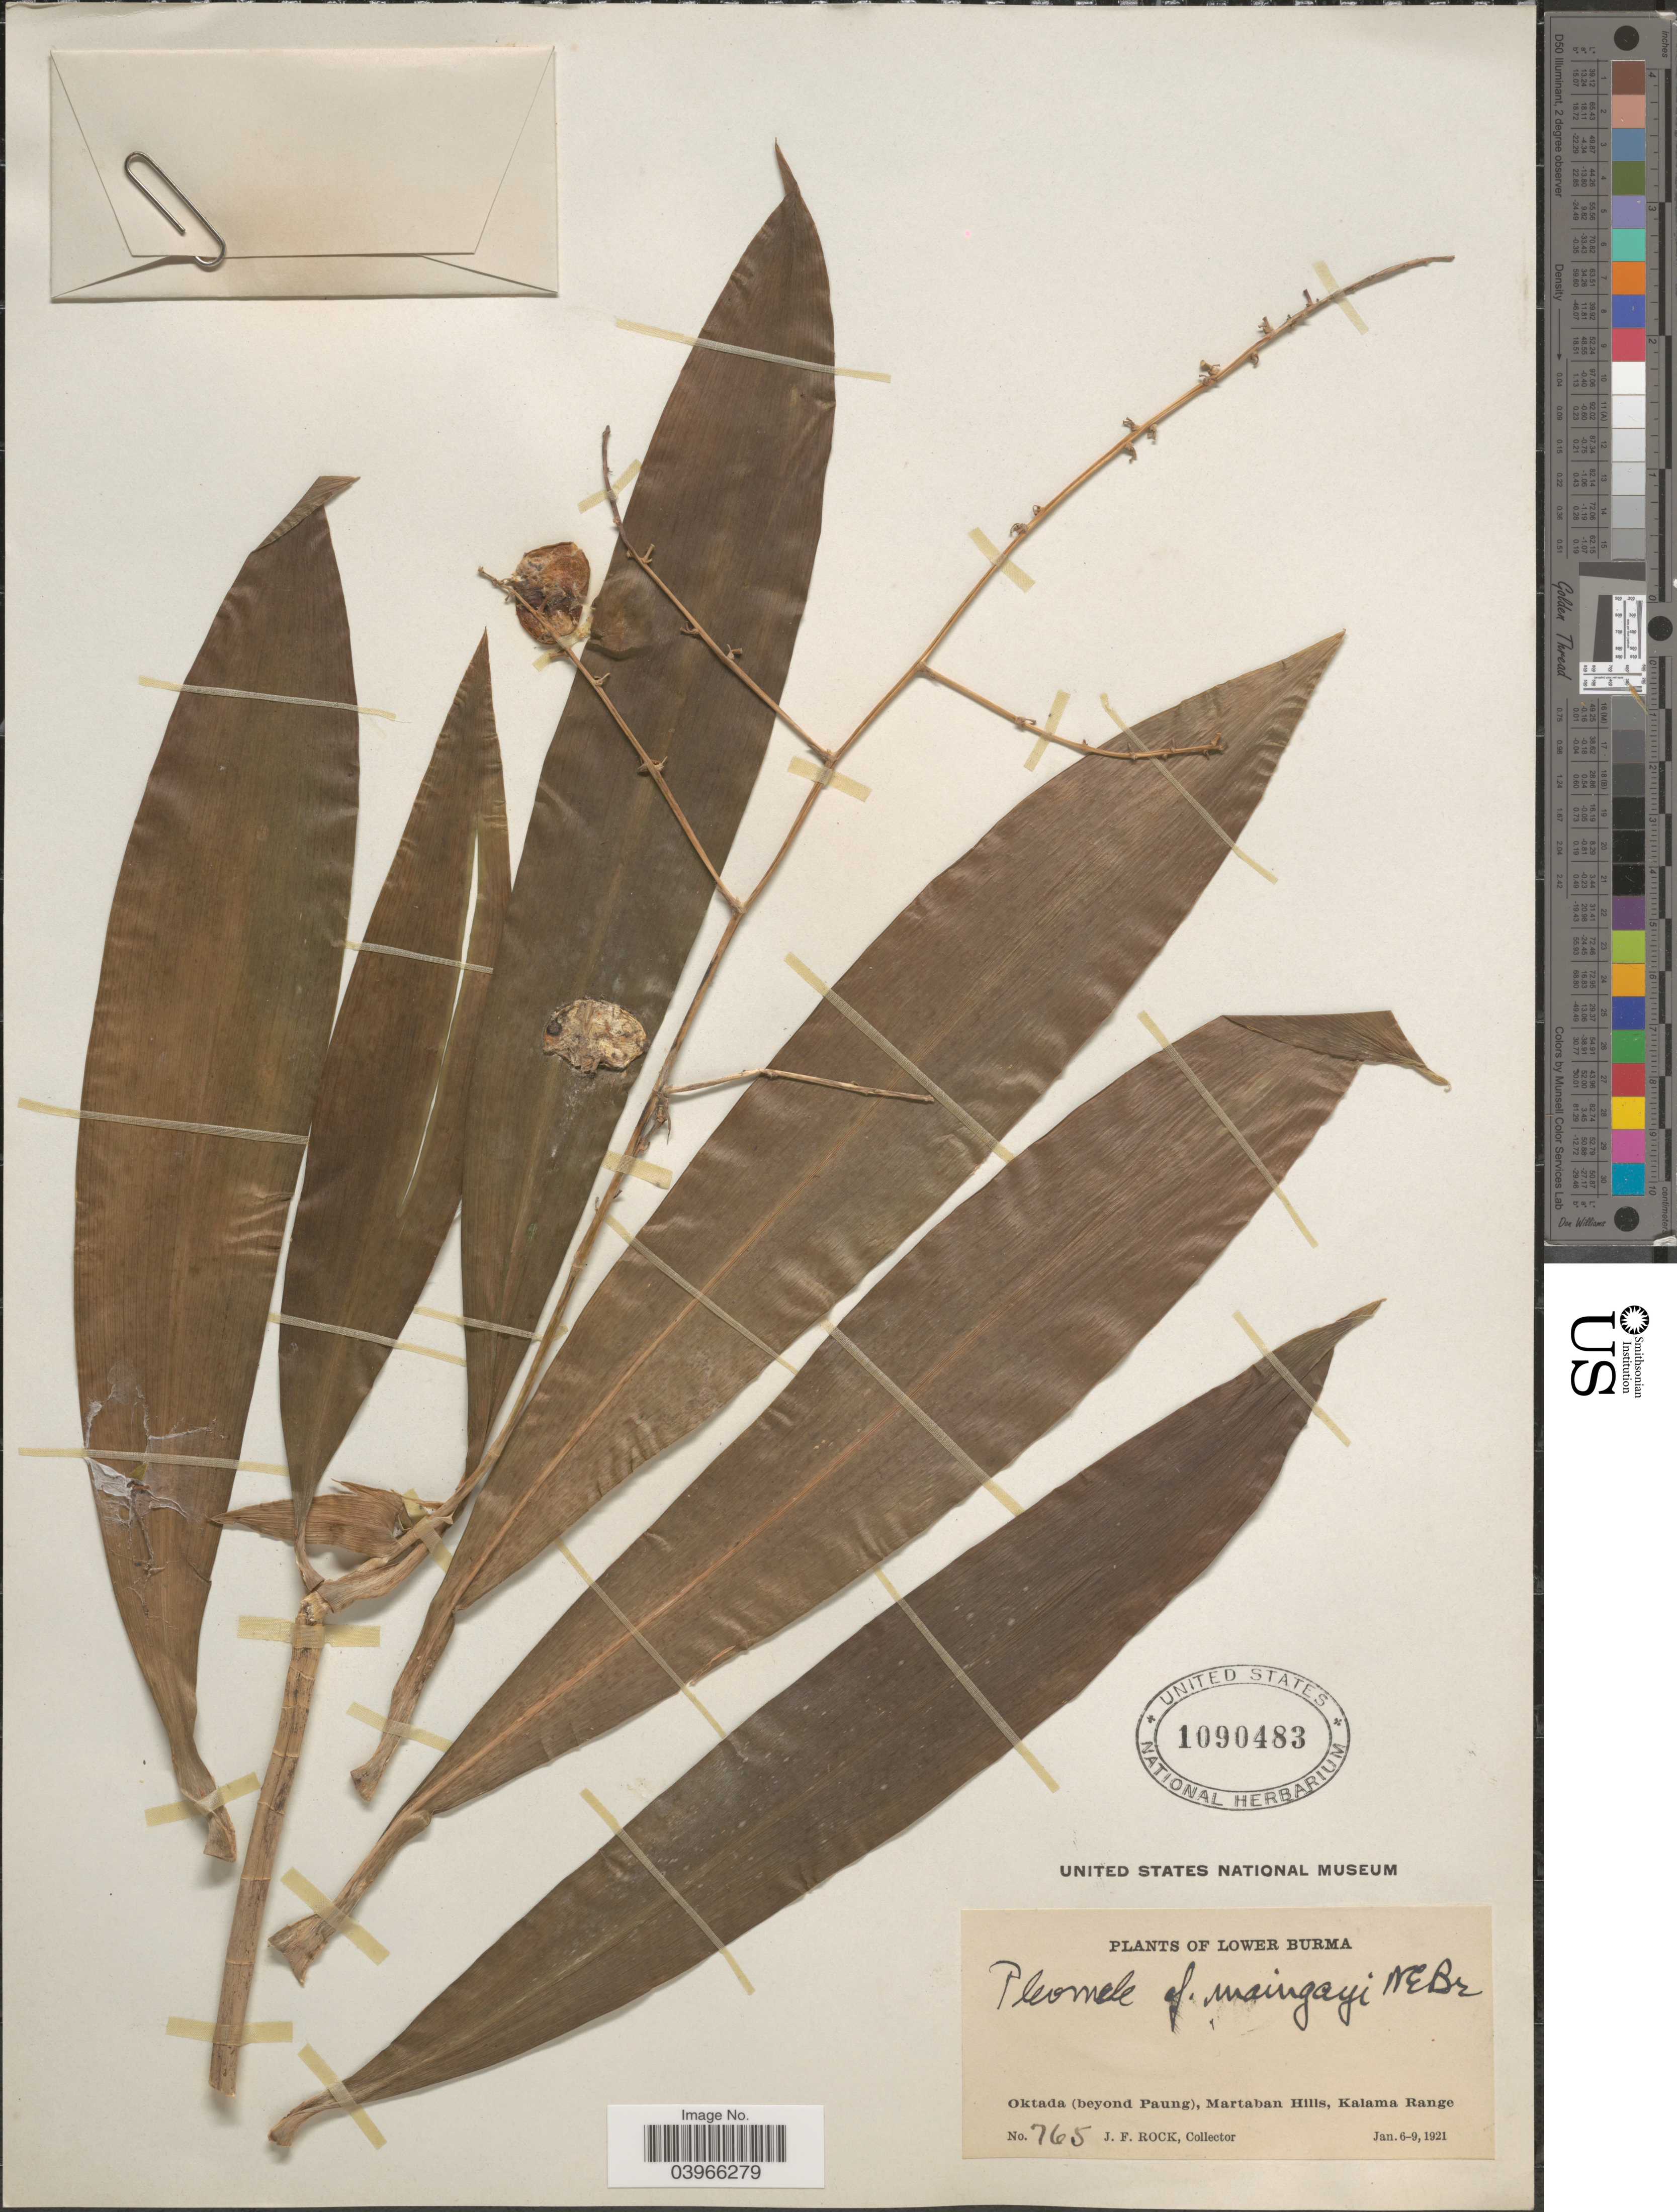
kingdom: Plantae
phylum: Tracheophyta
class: Liliopsida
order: Asparagales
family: Asparagaceae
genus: Dracaena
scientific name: Dracaena maingayi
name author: Hook. f.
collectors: J. Rock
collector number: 765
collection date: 1921-01-06/1921-01-09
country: Myanmar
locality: Lower Burma. Oktada (beyond Paung), Martaban Hills, Kalama Range.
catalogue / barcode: US 1090483